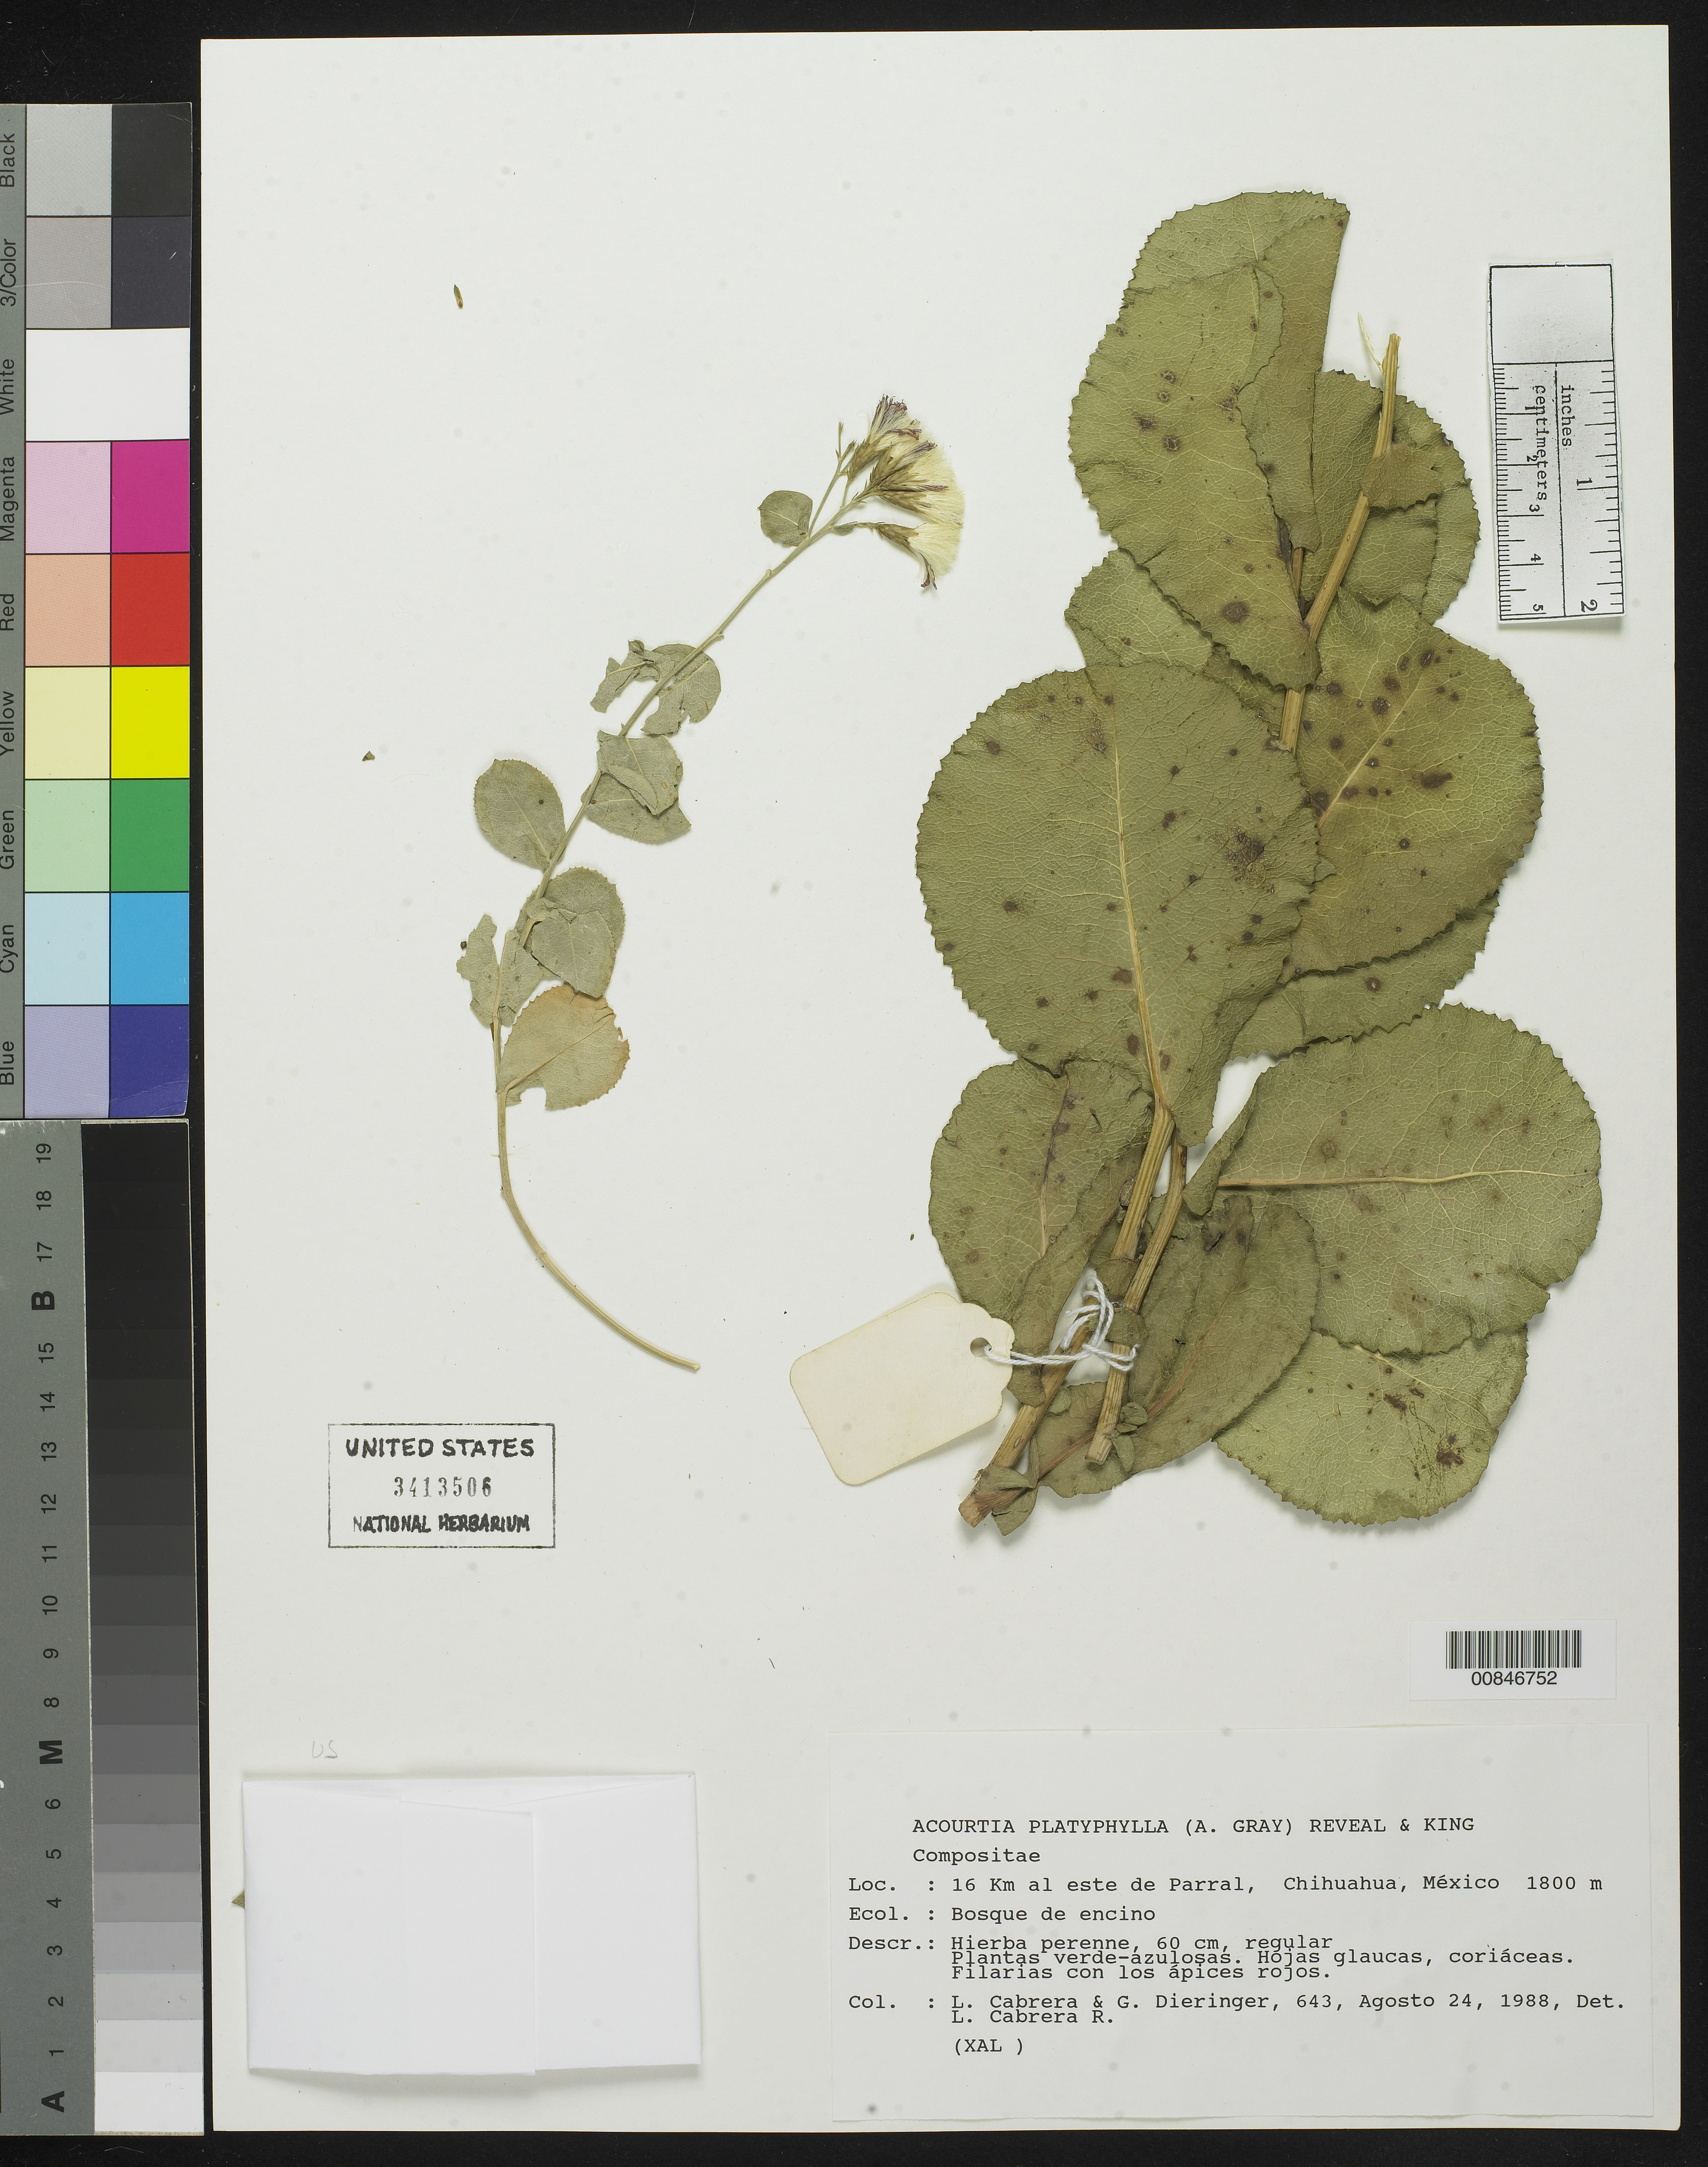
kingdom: Plantae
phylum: Tracheophyta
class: Magnoliopsida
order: Asterales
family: Asteraceae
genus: Acourtia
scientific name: Acourtia platyphylla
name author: (A. Gray) Reveal & R.M. King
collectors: L. Cabrera R. & G. Dieringer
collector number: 643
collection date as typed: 24 Aug 1988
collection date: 1988-08-24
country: Mexico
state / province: Chihuahua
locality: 16 km. al este de Parral, Chihuahua.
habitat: Bosque de encino.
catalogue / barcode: US 3413506